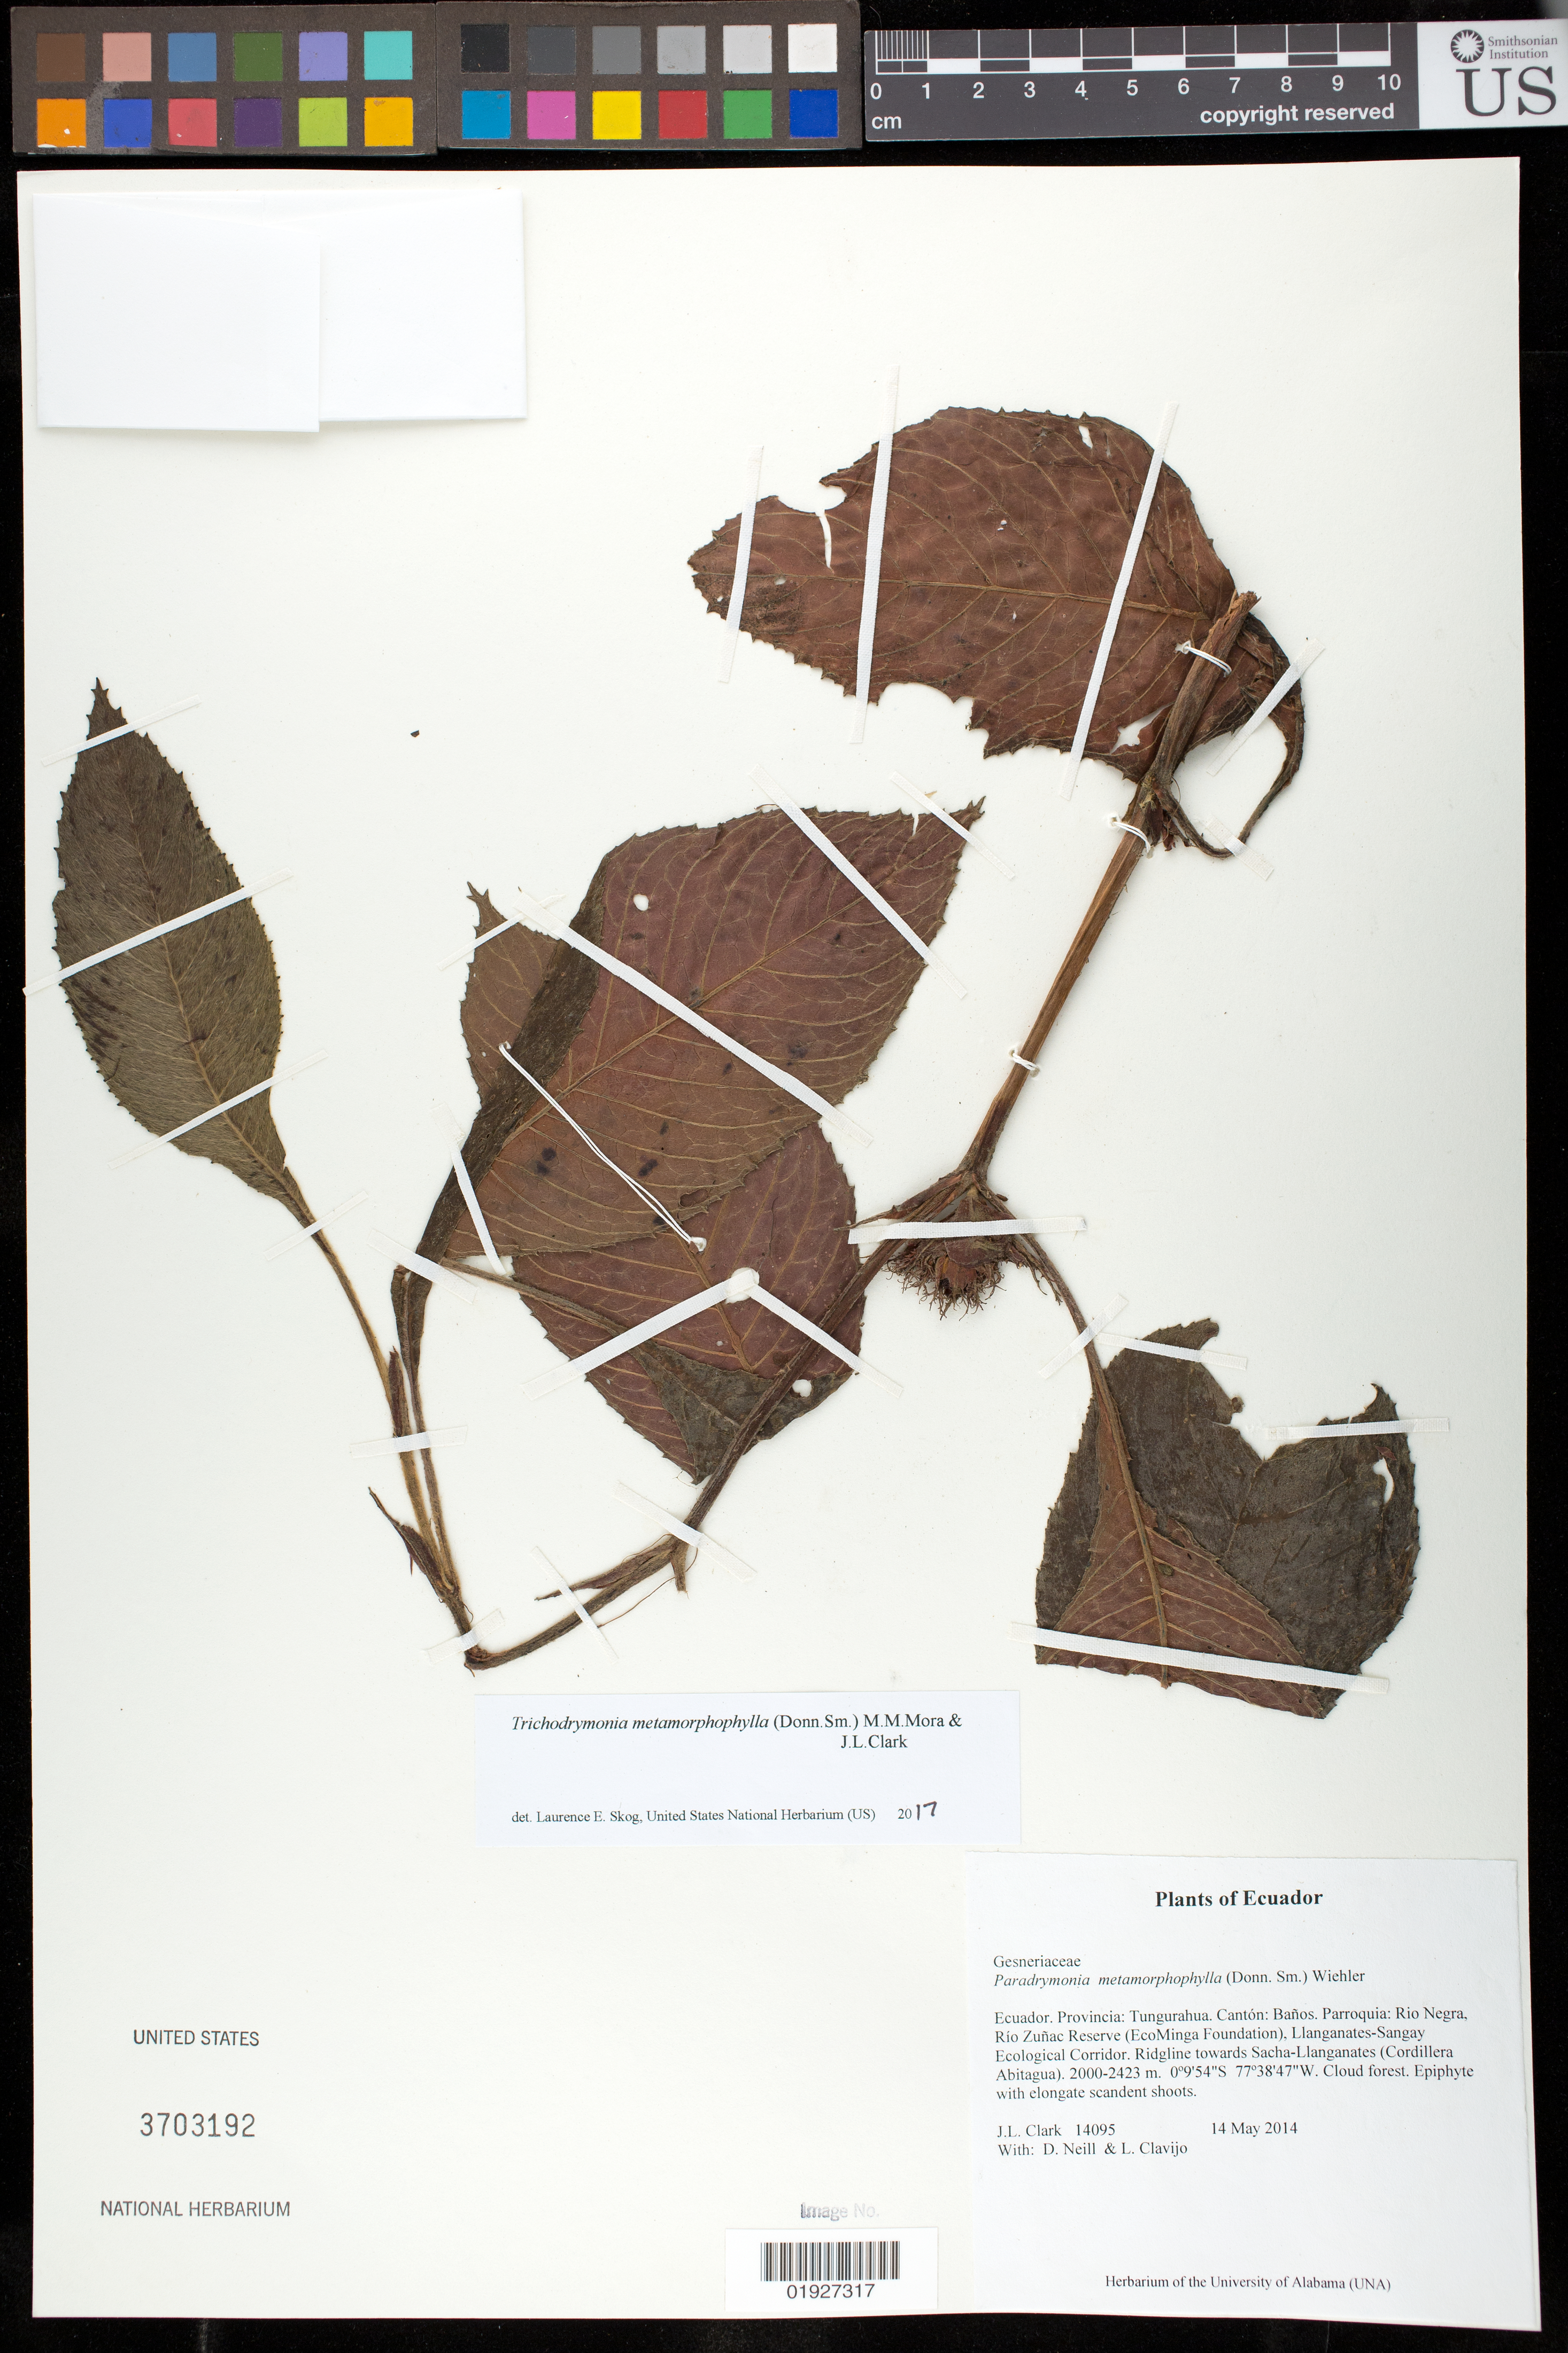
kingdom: Plantae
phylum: Tracheophyta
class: Magnoliopsida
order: Lamiales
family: Gesneriaceae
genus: Trichodrymonia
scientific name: Trichodrymonia metamorphophylla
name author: (Donn. Sm.) M.M. Mora & J.L. Clark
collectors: J. L. Clark, D. Neill & L. Clavijo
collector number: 14095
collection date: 2014-05-14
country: Ecuador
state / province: Tungurahua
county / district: Banos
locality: Parroquia: Rio Negra, Rio Zunac Reserve (EcoMinga Foundation), Llanganates-Sangay Ecological Corridor. Ridgeline towards Sacha-Llanganates (Cordillera Abitagua).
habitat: Cloud forest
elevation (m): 2000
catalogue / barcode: US 3703192